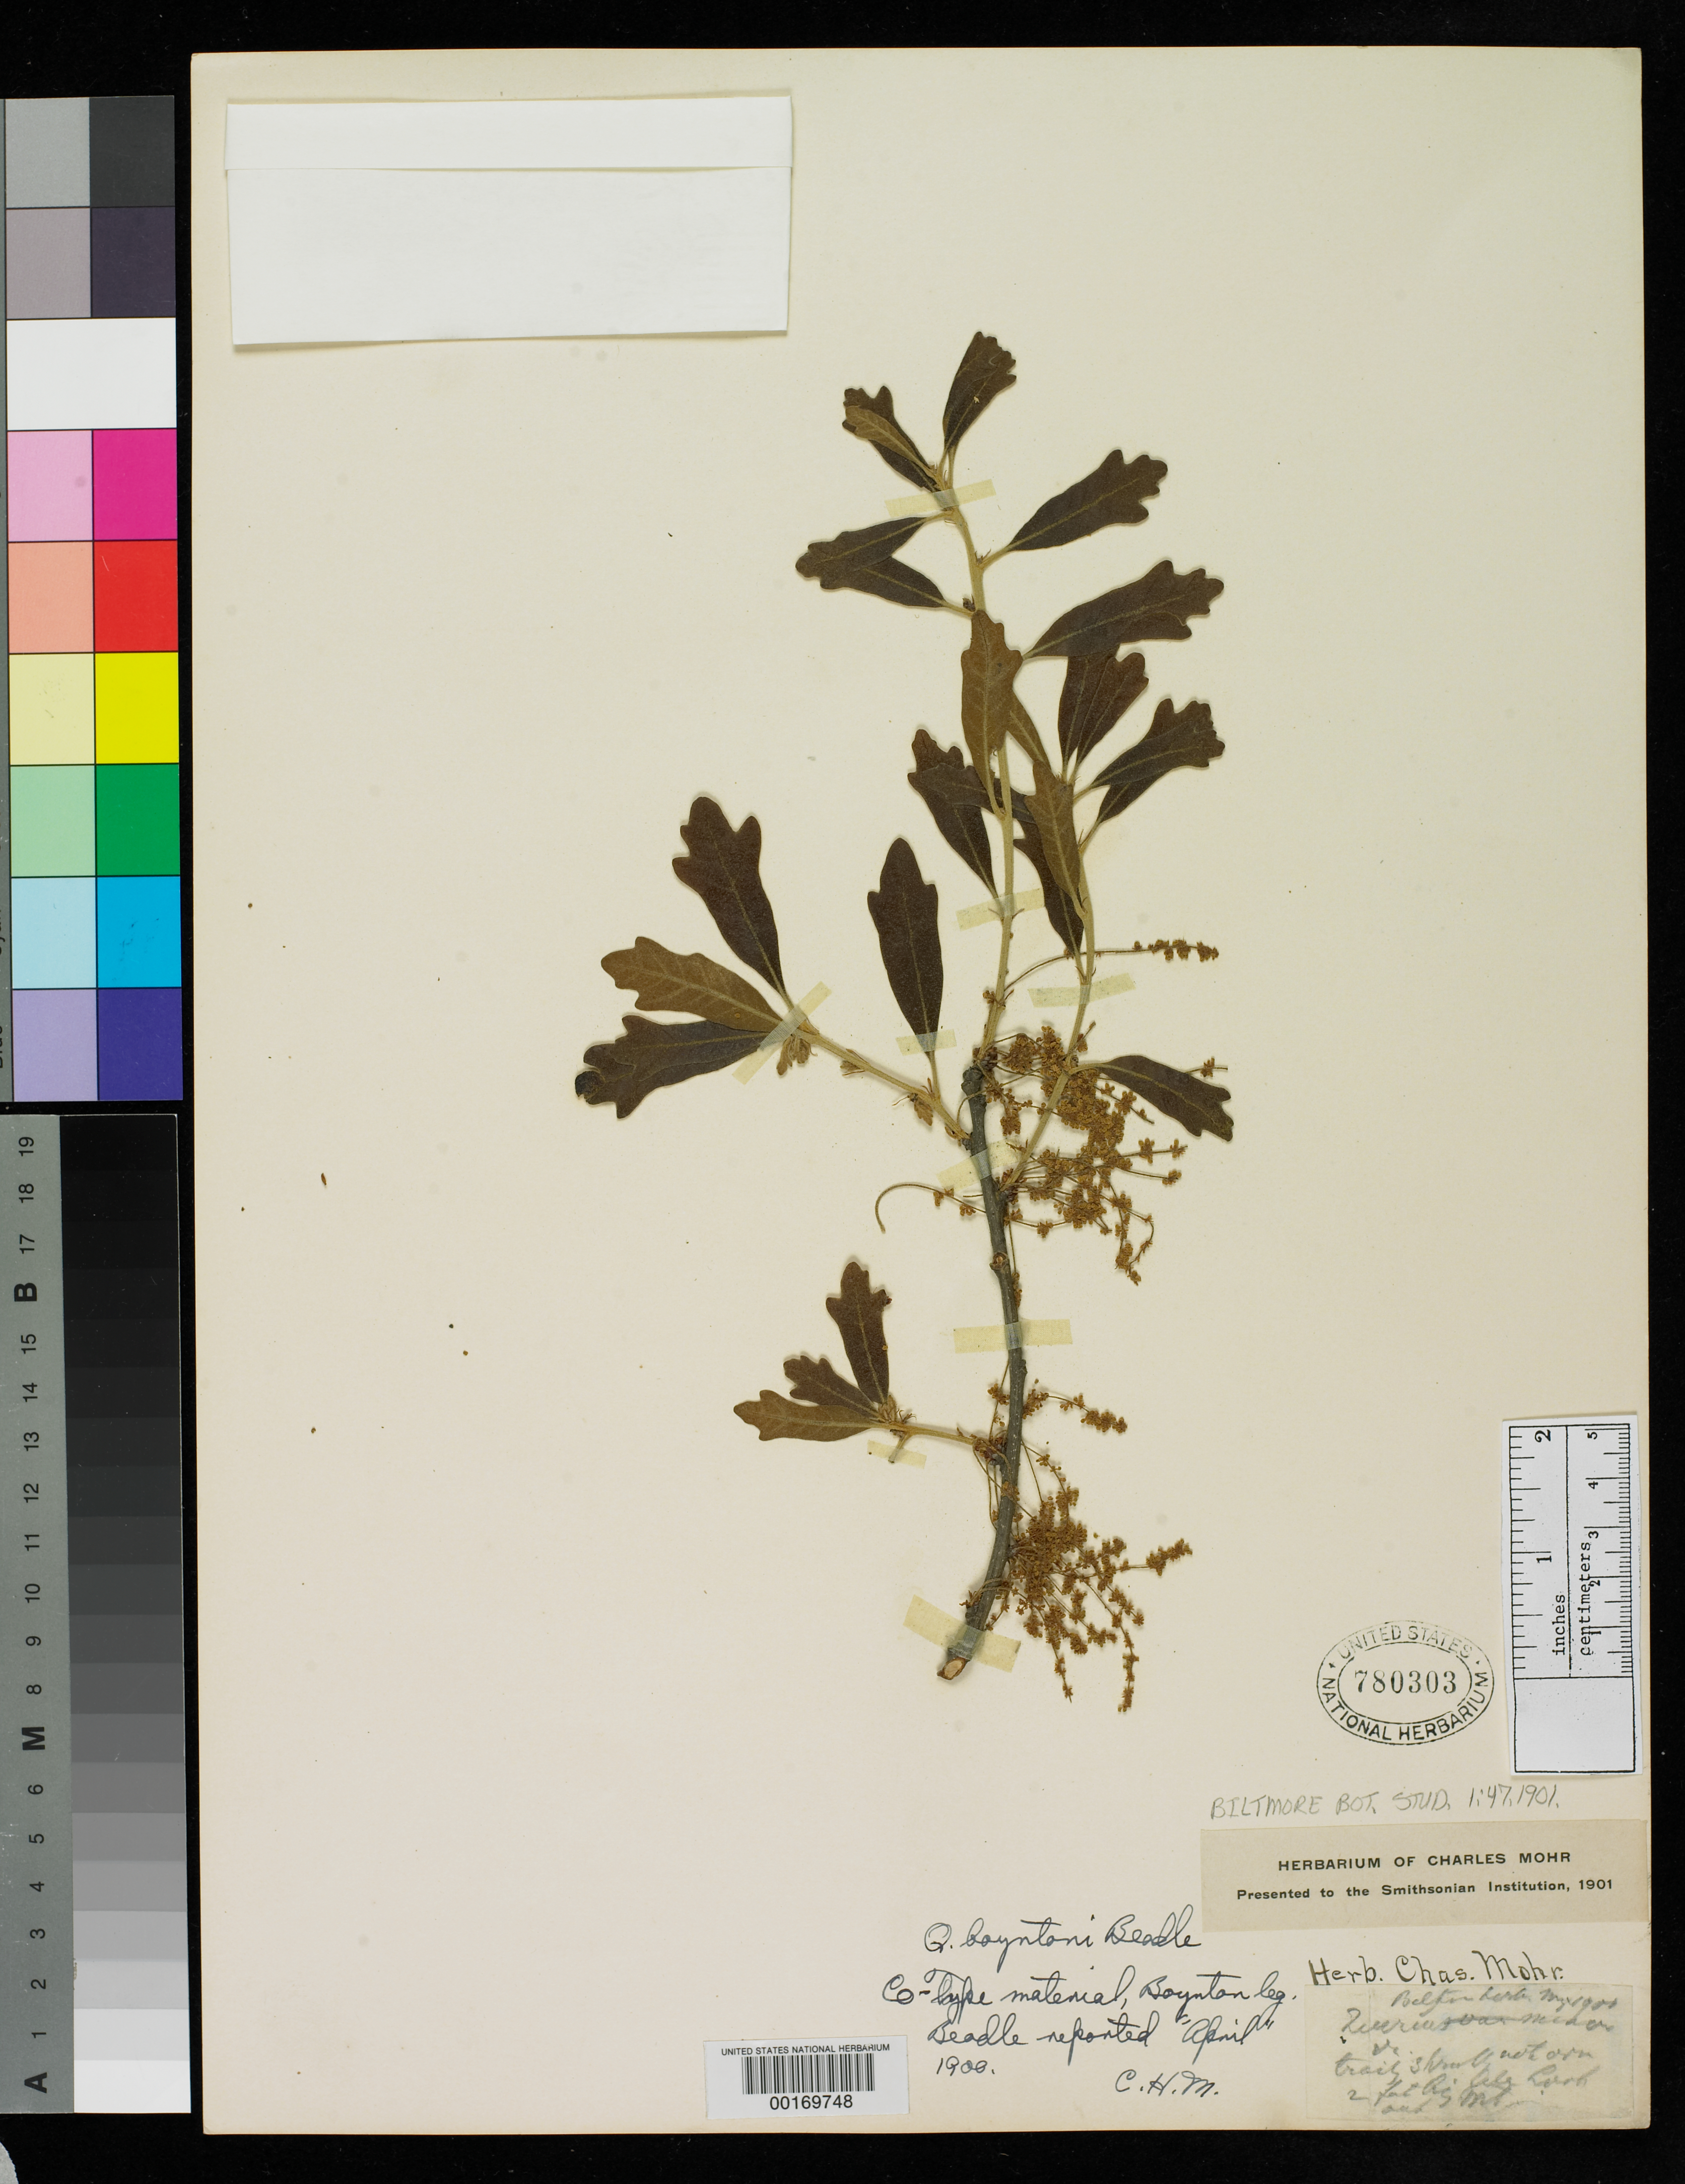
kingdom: Plantae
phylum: Tracheophyta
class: Magnoliopsida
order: Fagales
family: Fagaceae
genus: Quercus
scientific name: Quercus boyntoni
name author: Beadle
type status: Type Collection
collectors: C. L. Boynton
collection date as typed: May 1900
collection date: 1900-05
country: United States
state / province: Alabama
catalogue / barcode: US 780303